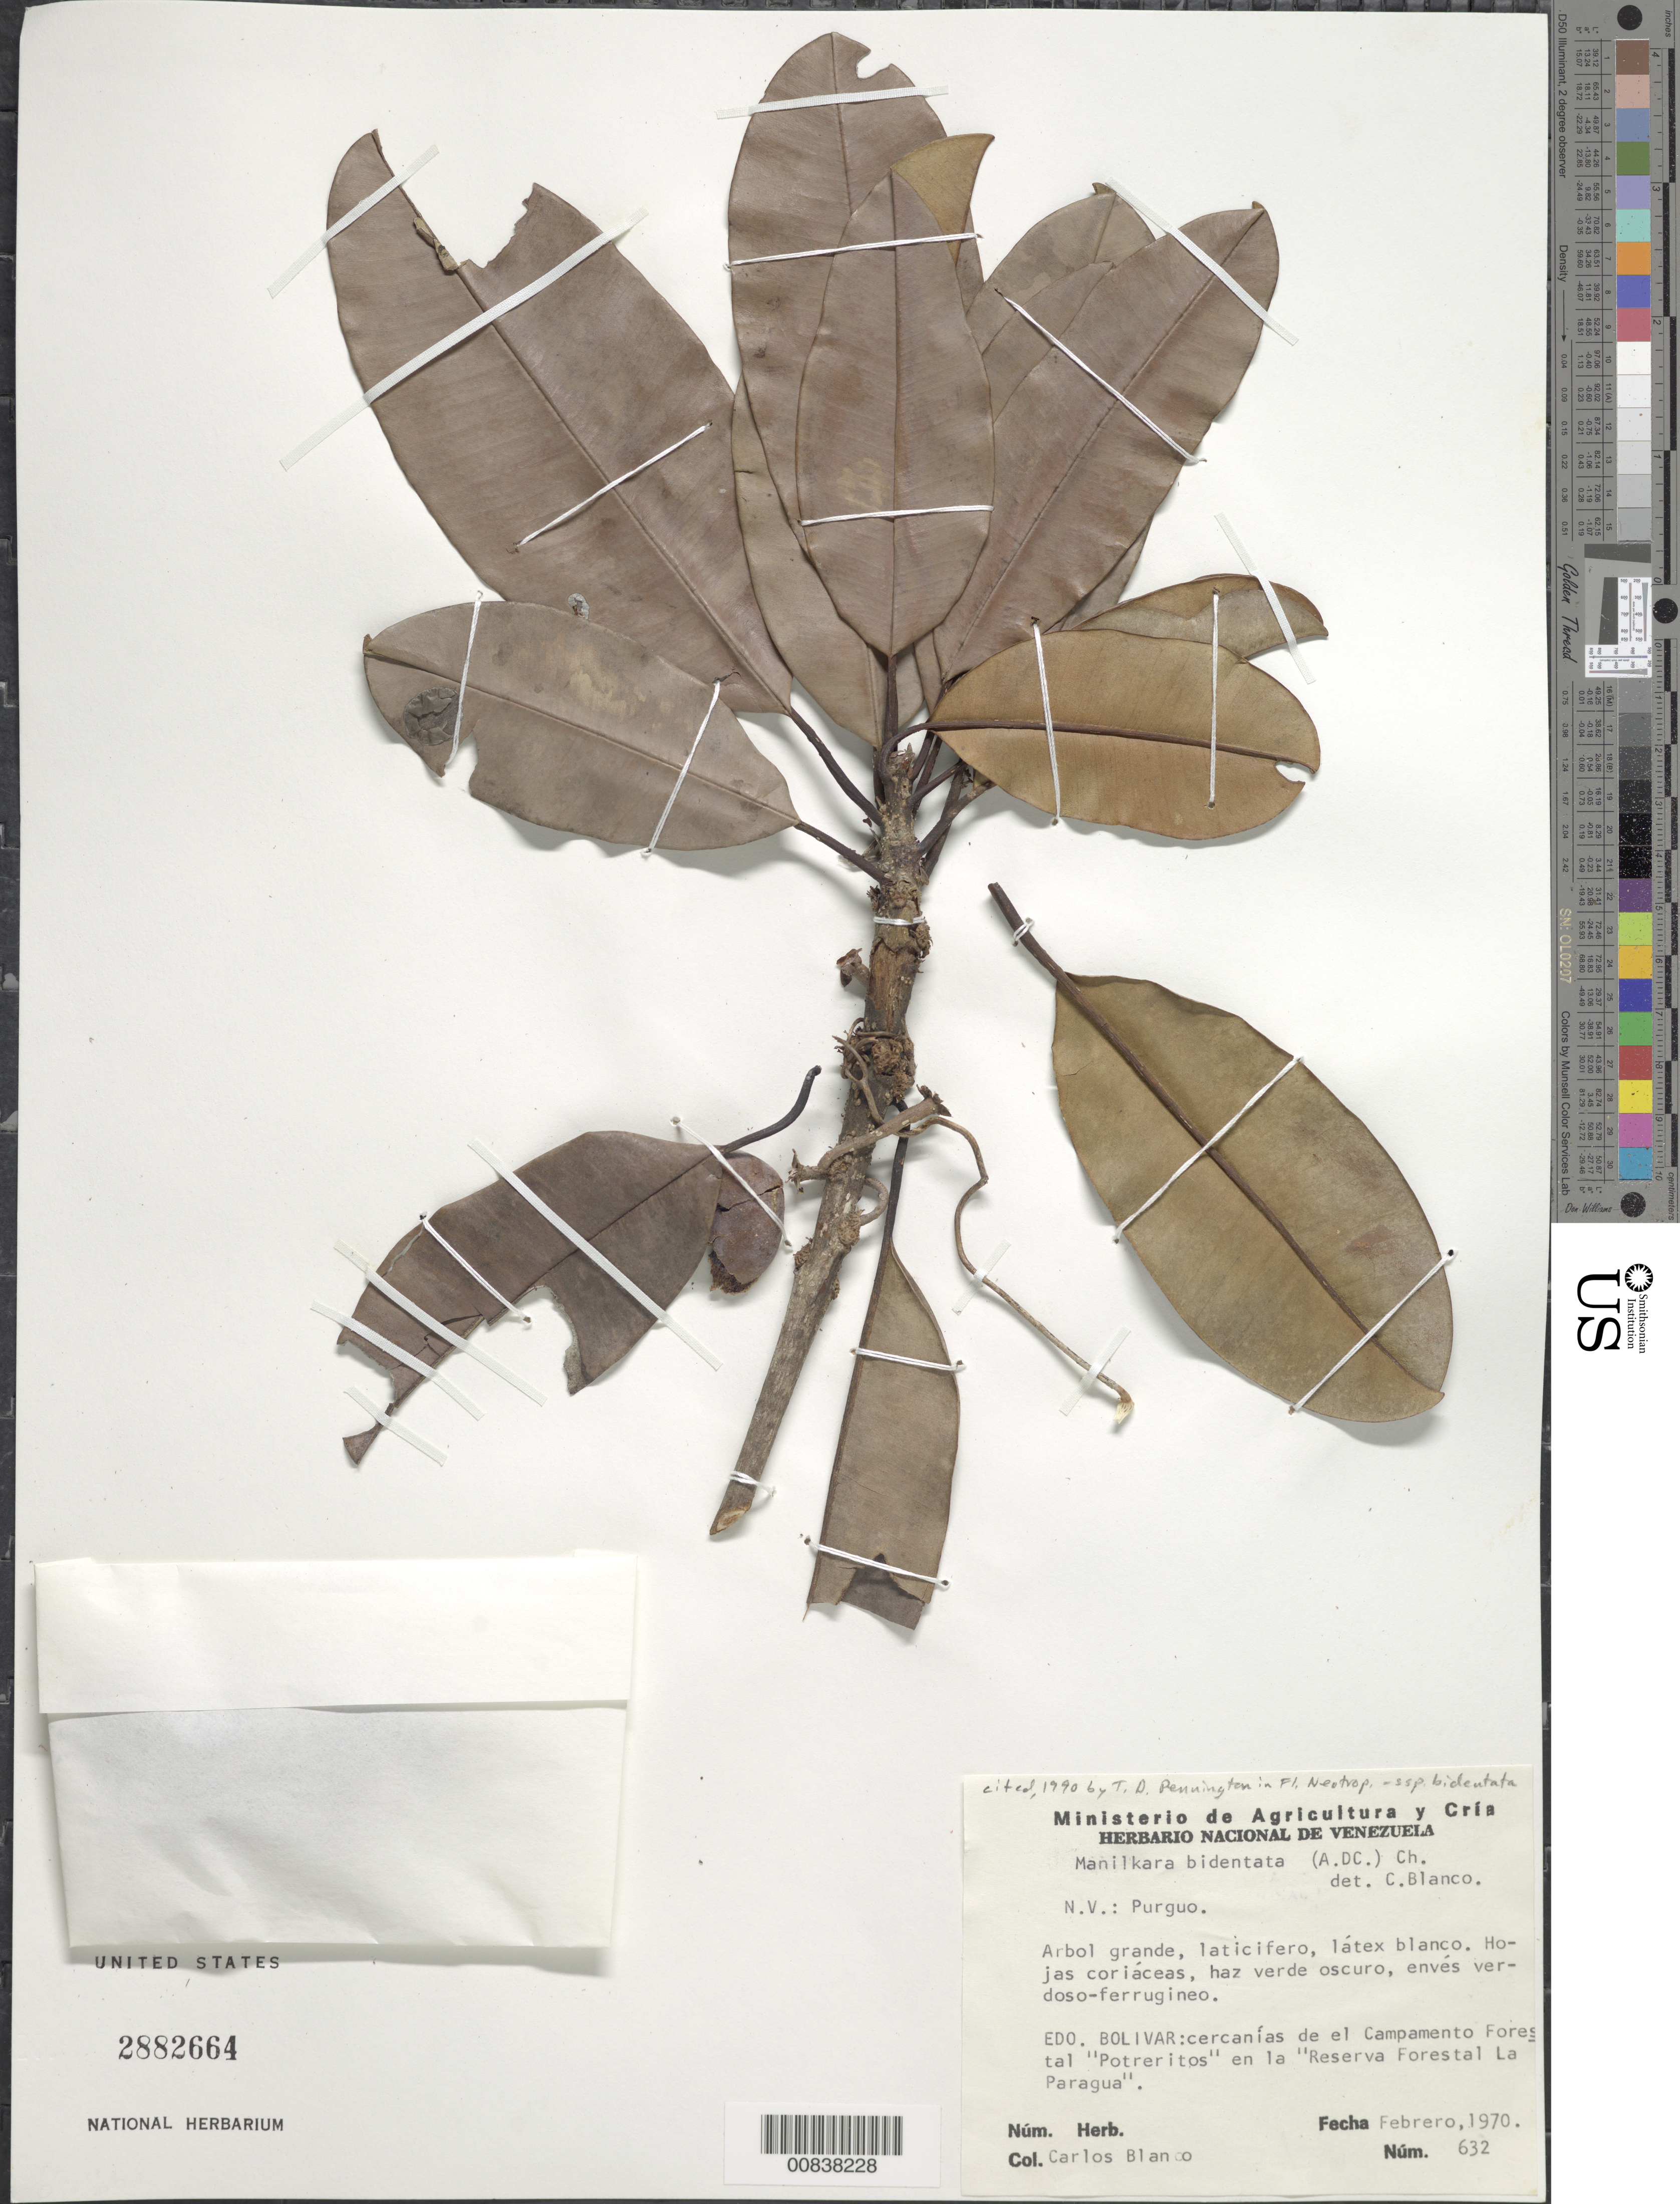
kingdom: Plantae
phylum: Tracheophyta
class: Magnoliopsida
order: Ericales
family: Sapotaceae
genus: Manilkara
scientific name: Manilkara bidentata subsp. bidentata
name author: (A. DC.) A. Chev.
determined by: Blanco, Carlos A.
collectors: C. A. Blanco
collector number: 632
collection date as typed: Feb-70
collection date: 1970-02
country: Venezuela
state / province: Bolívar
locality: Campamento Forestal "Potreritos", Reserva Forestal La Paragua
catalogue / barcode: US 2882664